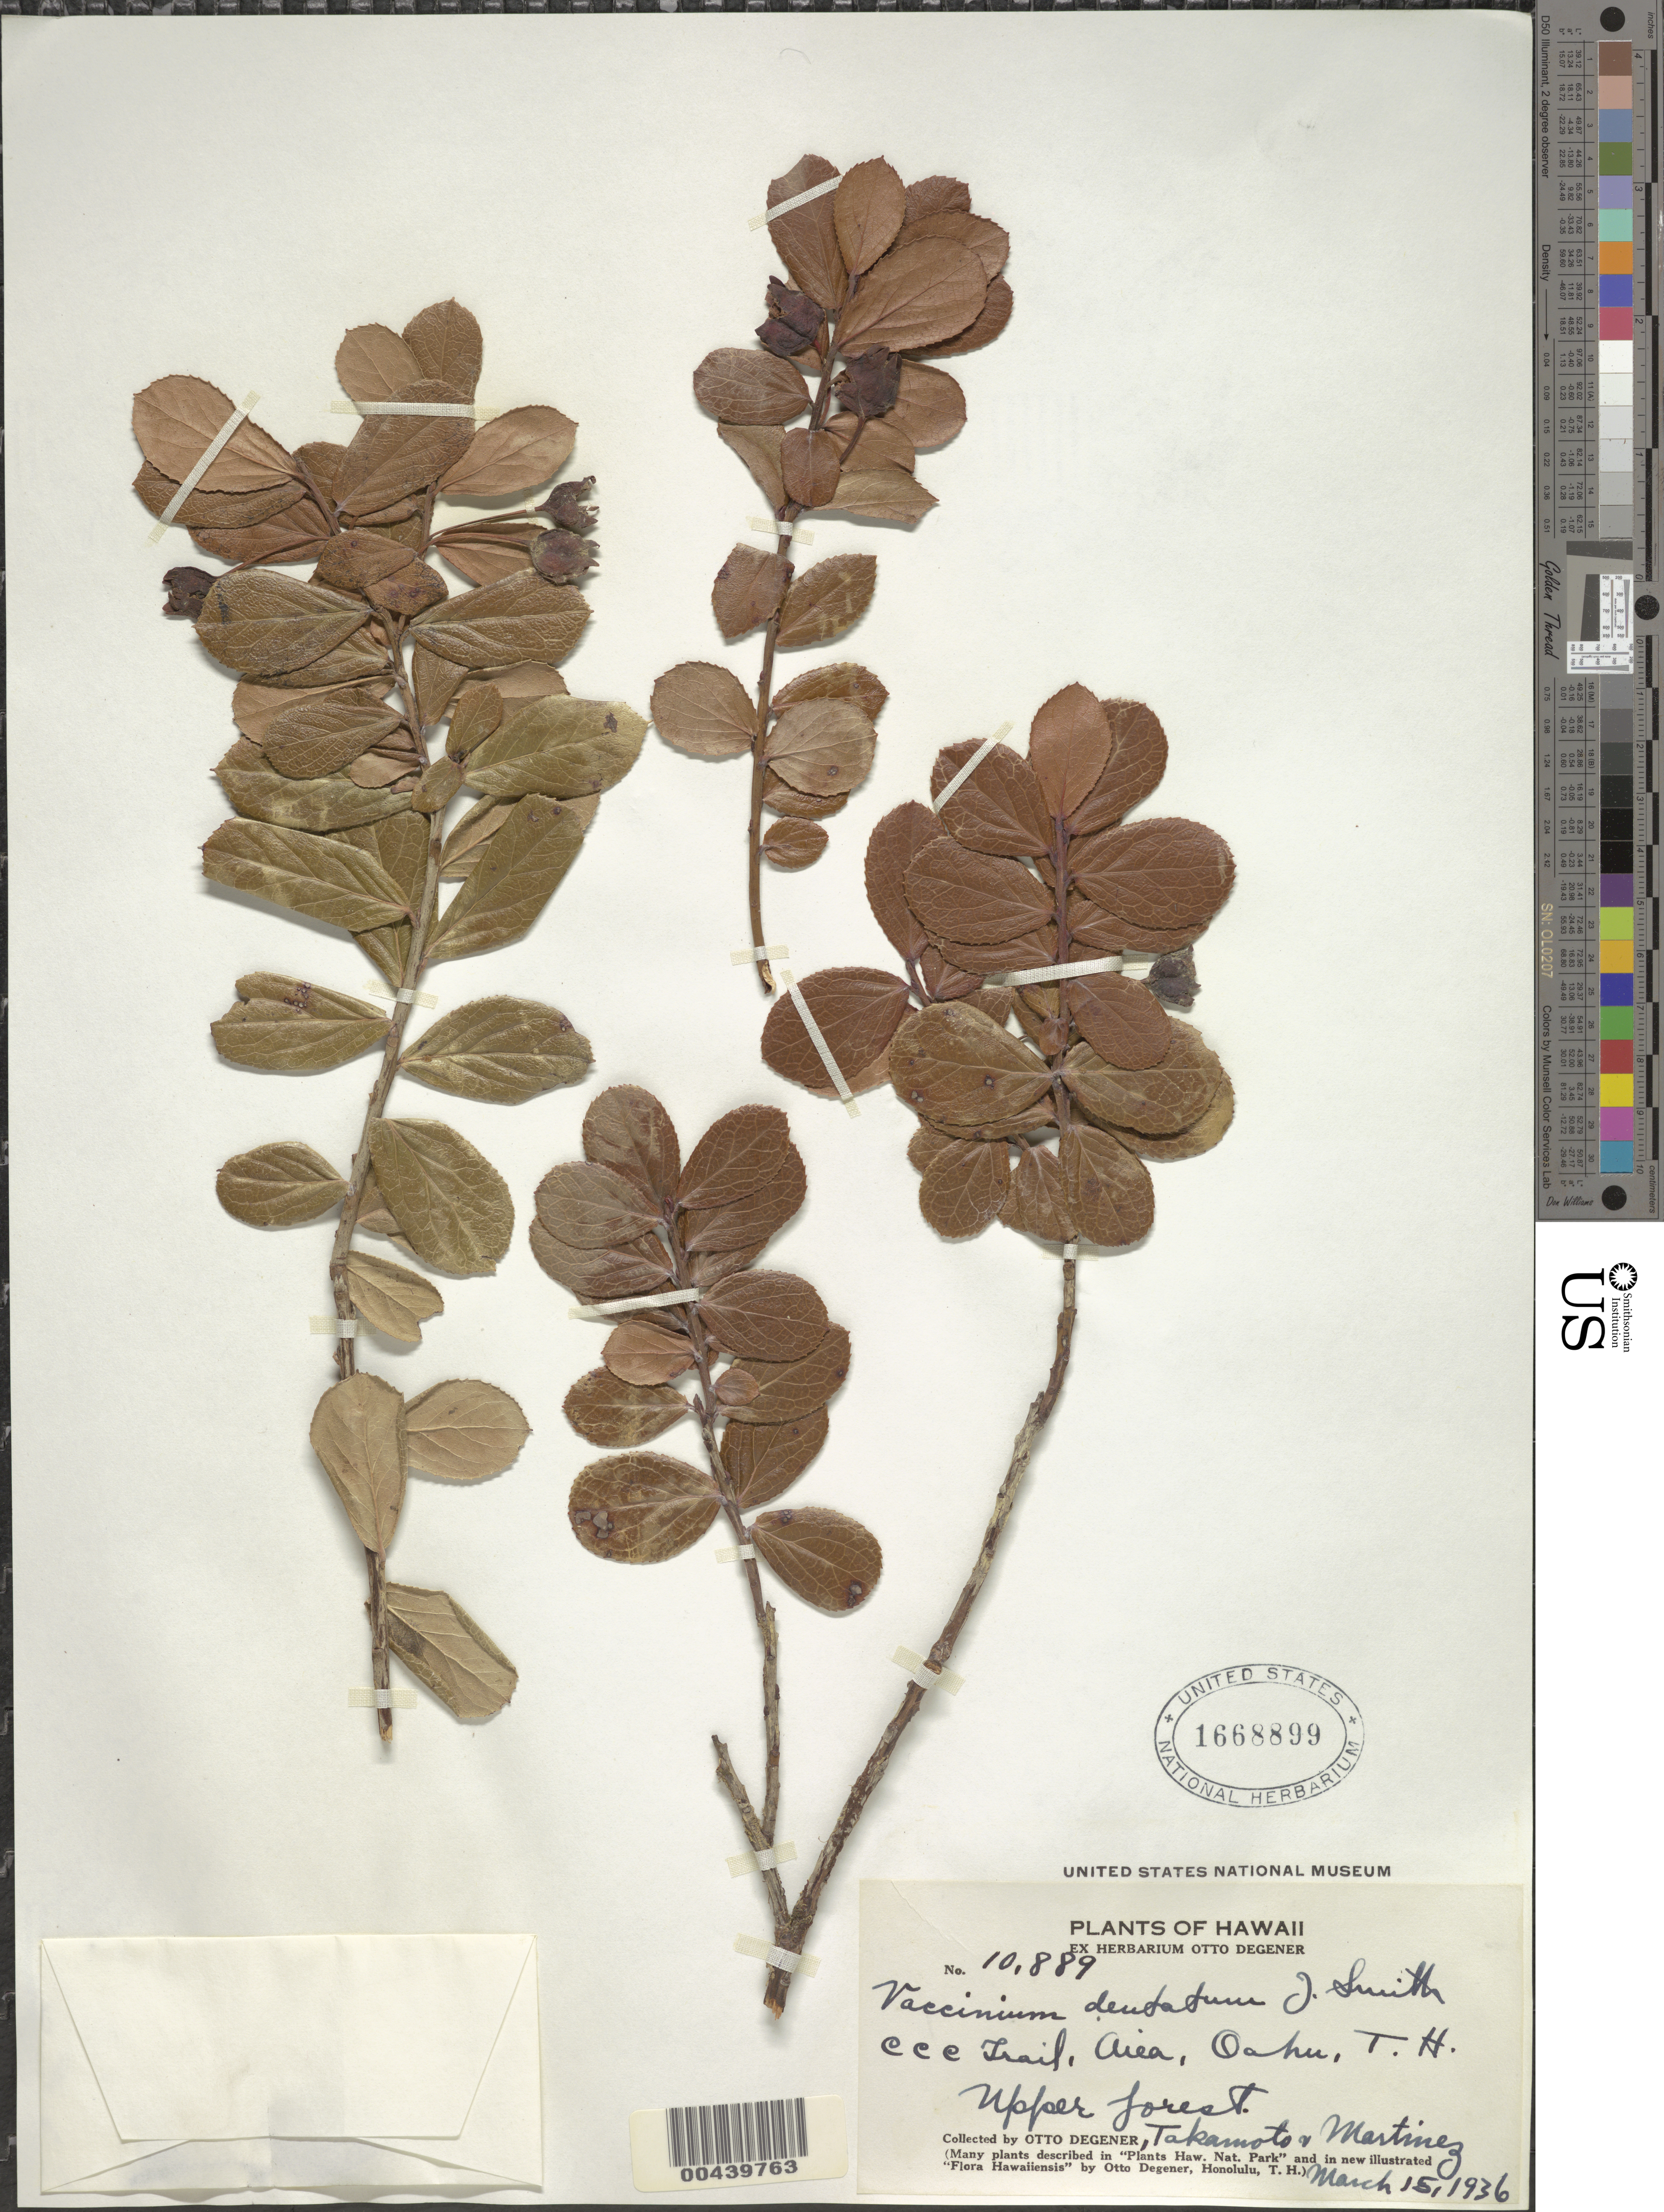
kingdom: Plantae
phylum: Tracheophyta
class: Magnoliopsida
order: Ericales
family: Ericaceae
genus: Vaccinium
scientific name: Vaccinium dentatum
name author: Sm.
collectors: O. Degener, -. Takamoto & -- Martinez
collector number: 10889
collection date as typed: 15 Mar 1936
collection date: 1936-03-15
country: United States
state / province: Hawaii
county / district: Honolulu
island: Oahu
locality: C C C Trail, Aiea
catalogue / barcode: US 1668899